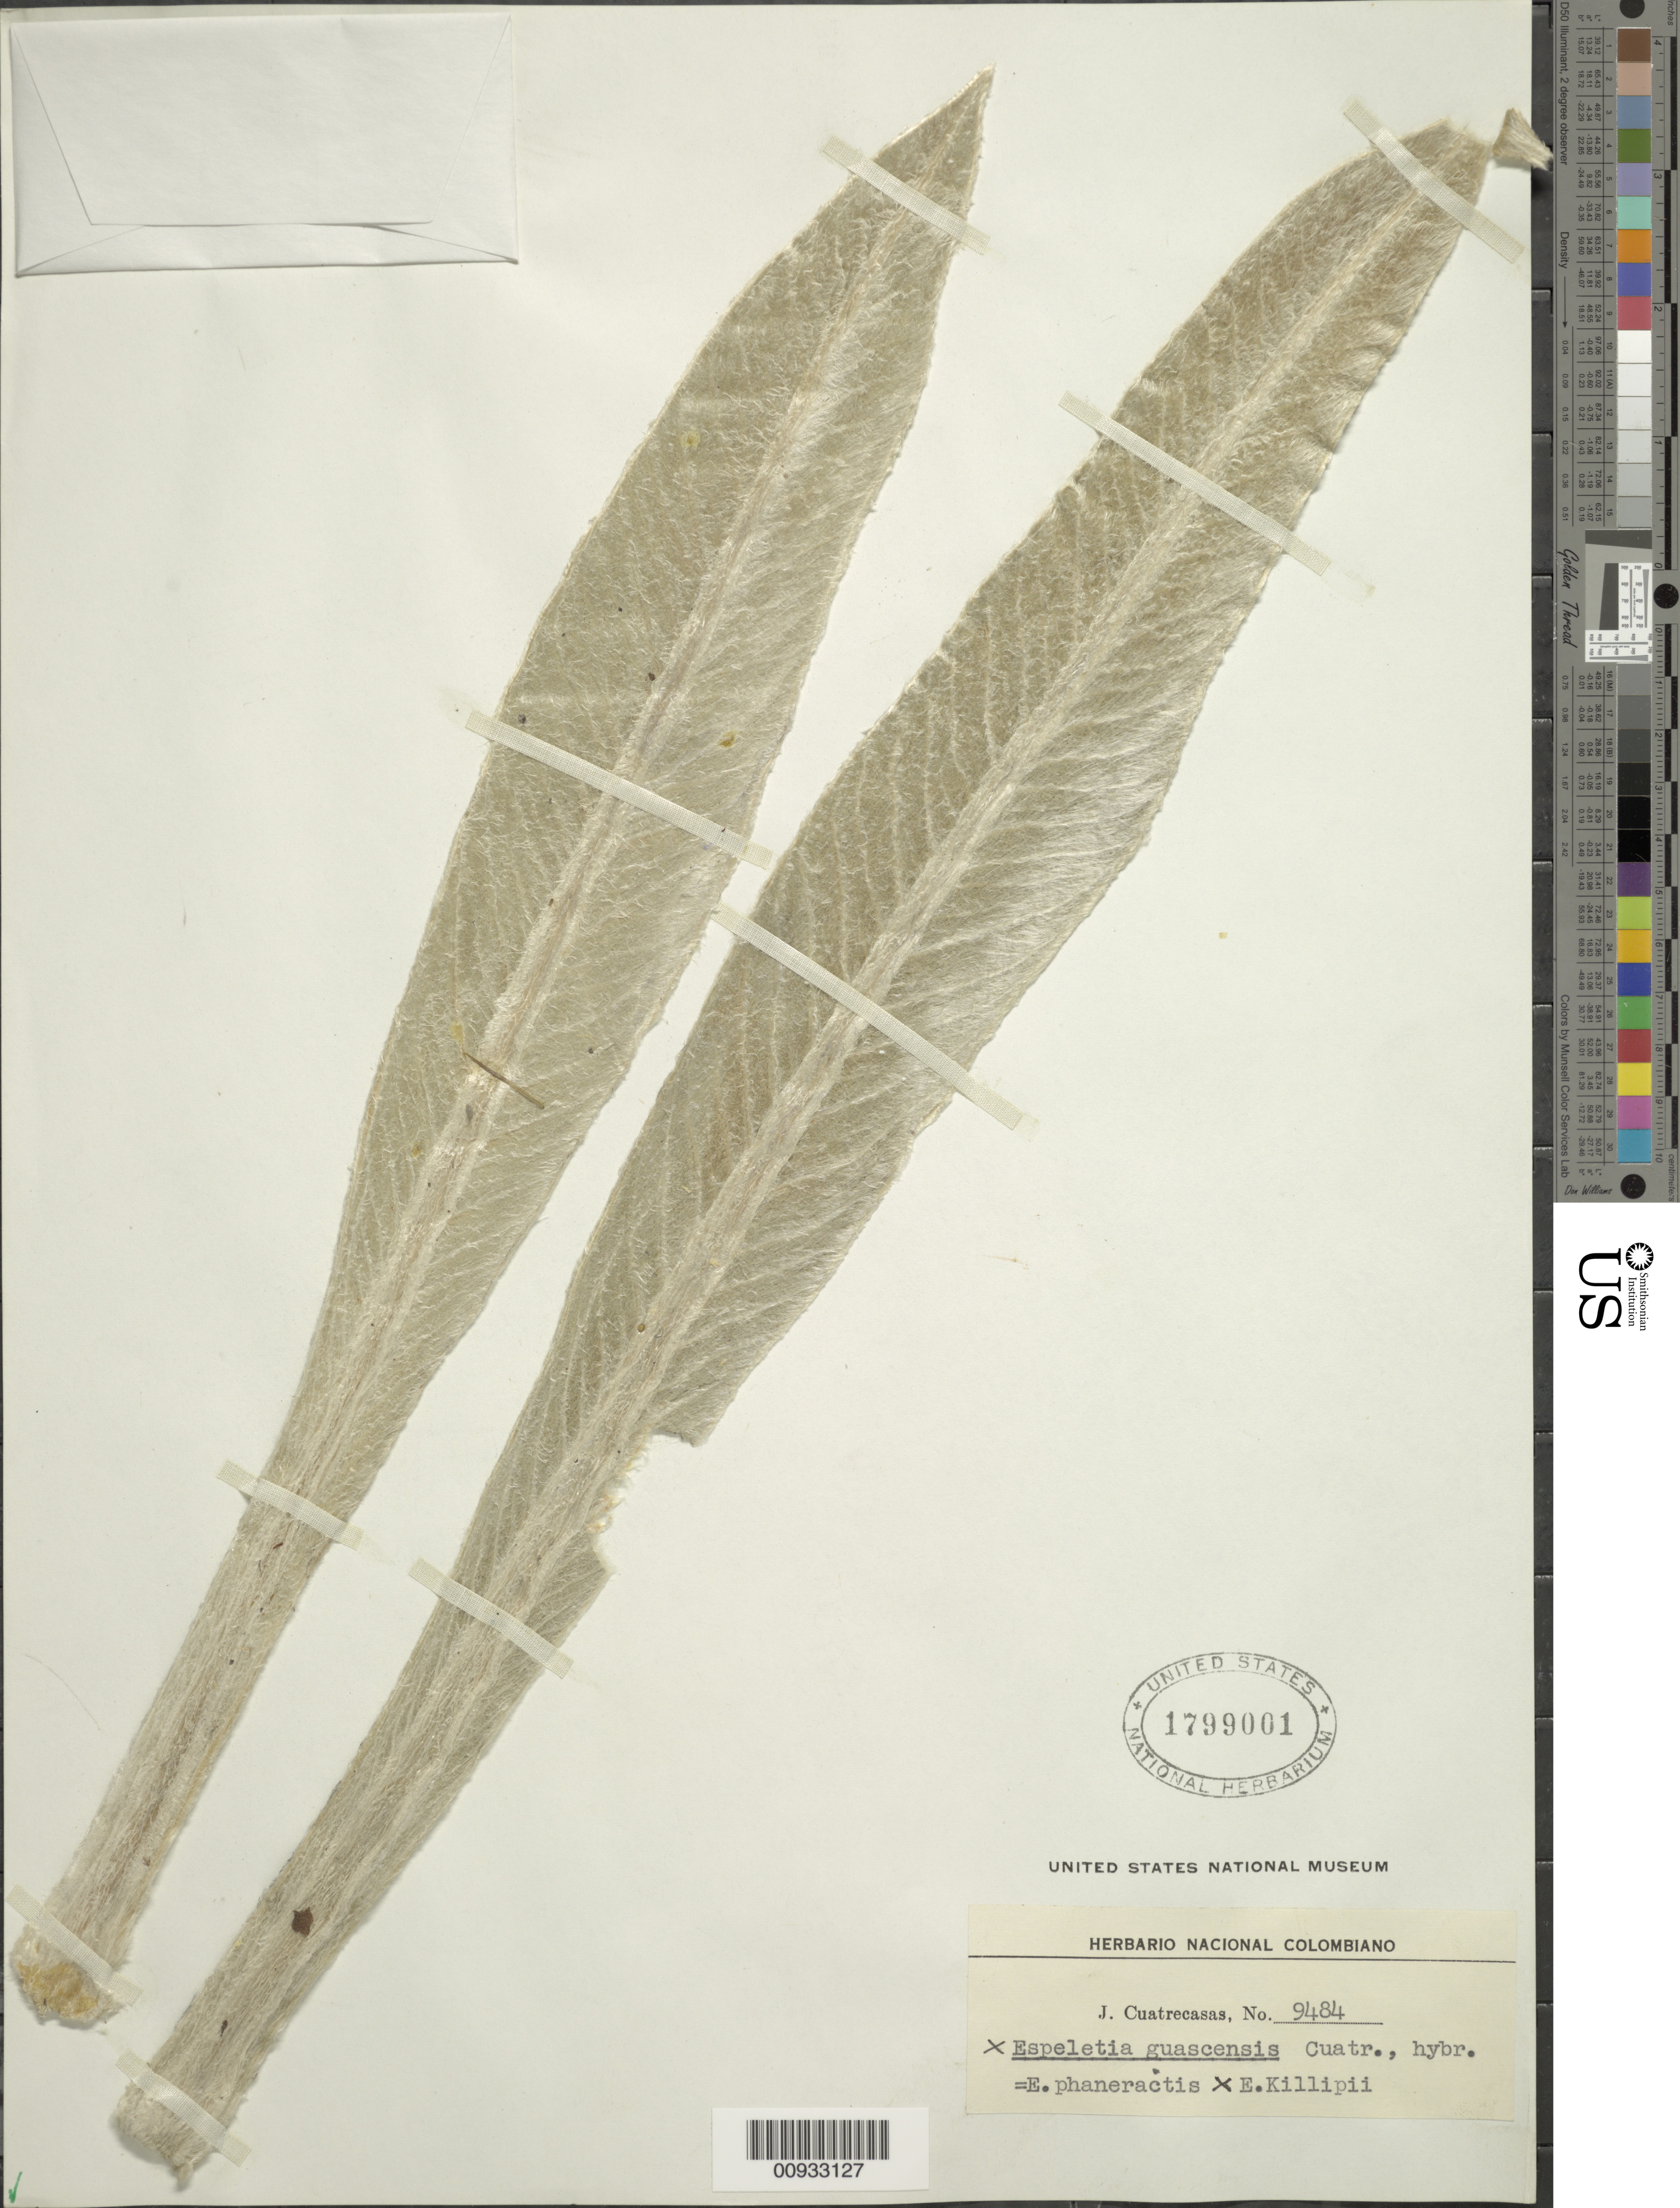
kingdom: Plantae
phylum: Tracheophyta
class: Magnoliopsida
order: Asterales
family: Asteraceae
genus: Espeletia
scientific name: Espeletia guascensis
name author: Cuatrec.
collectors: J. Cuatrecasas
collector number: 9484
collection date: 1939-09-26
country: Colombia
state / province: Vaupes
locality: Formoso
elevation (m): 239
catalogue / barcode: US 1799001